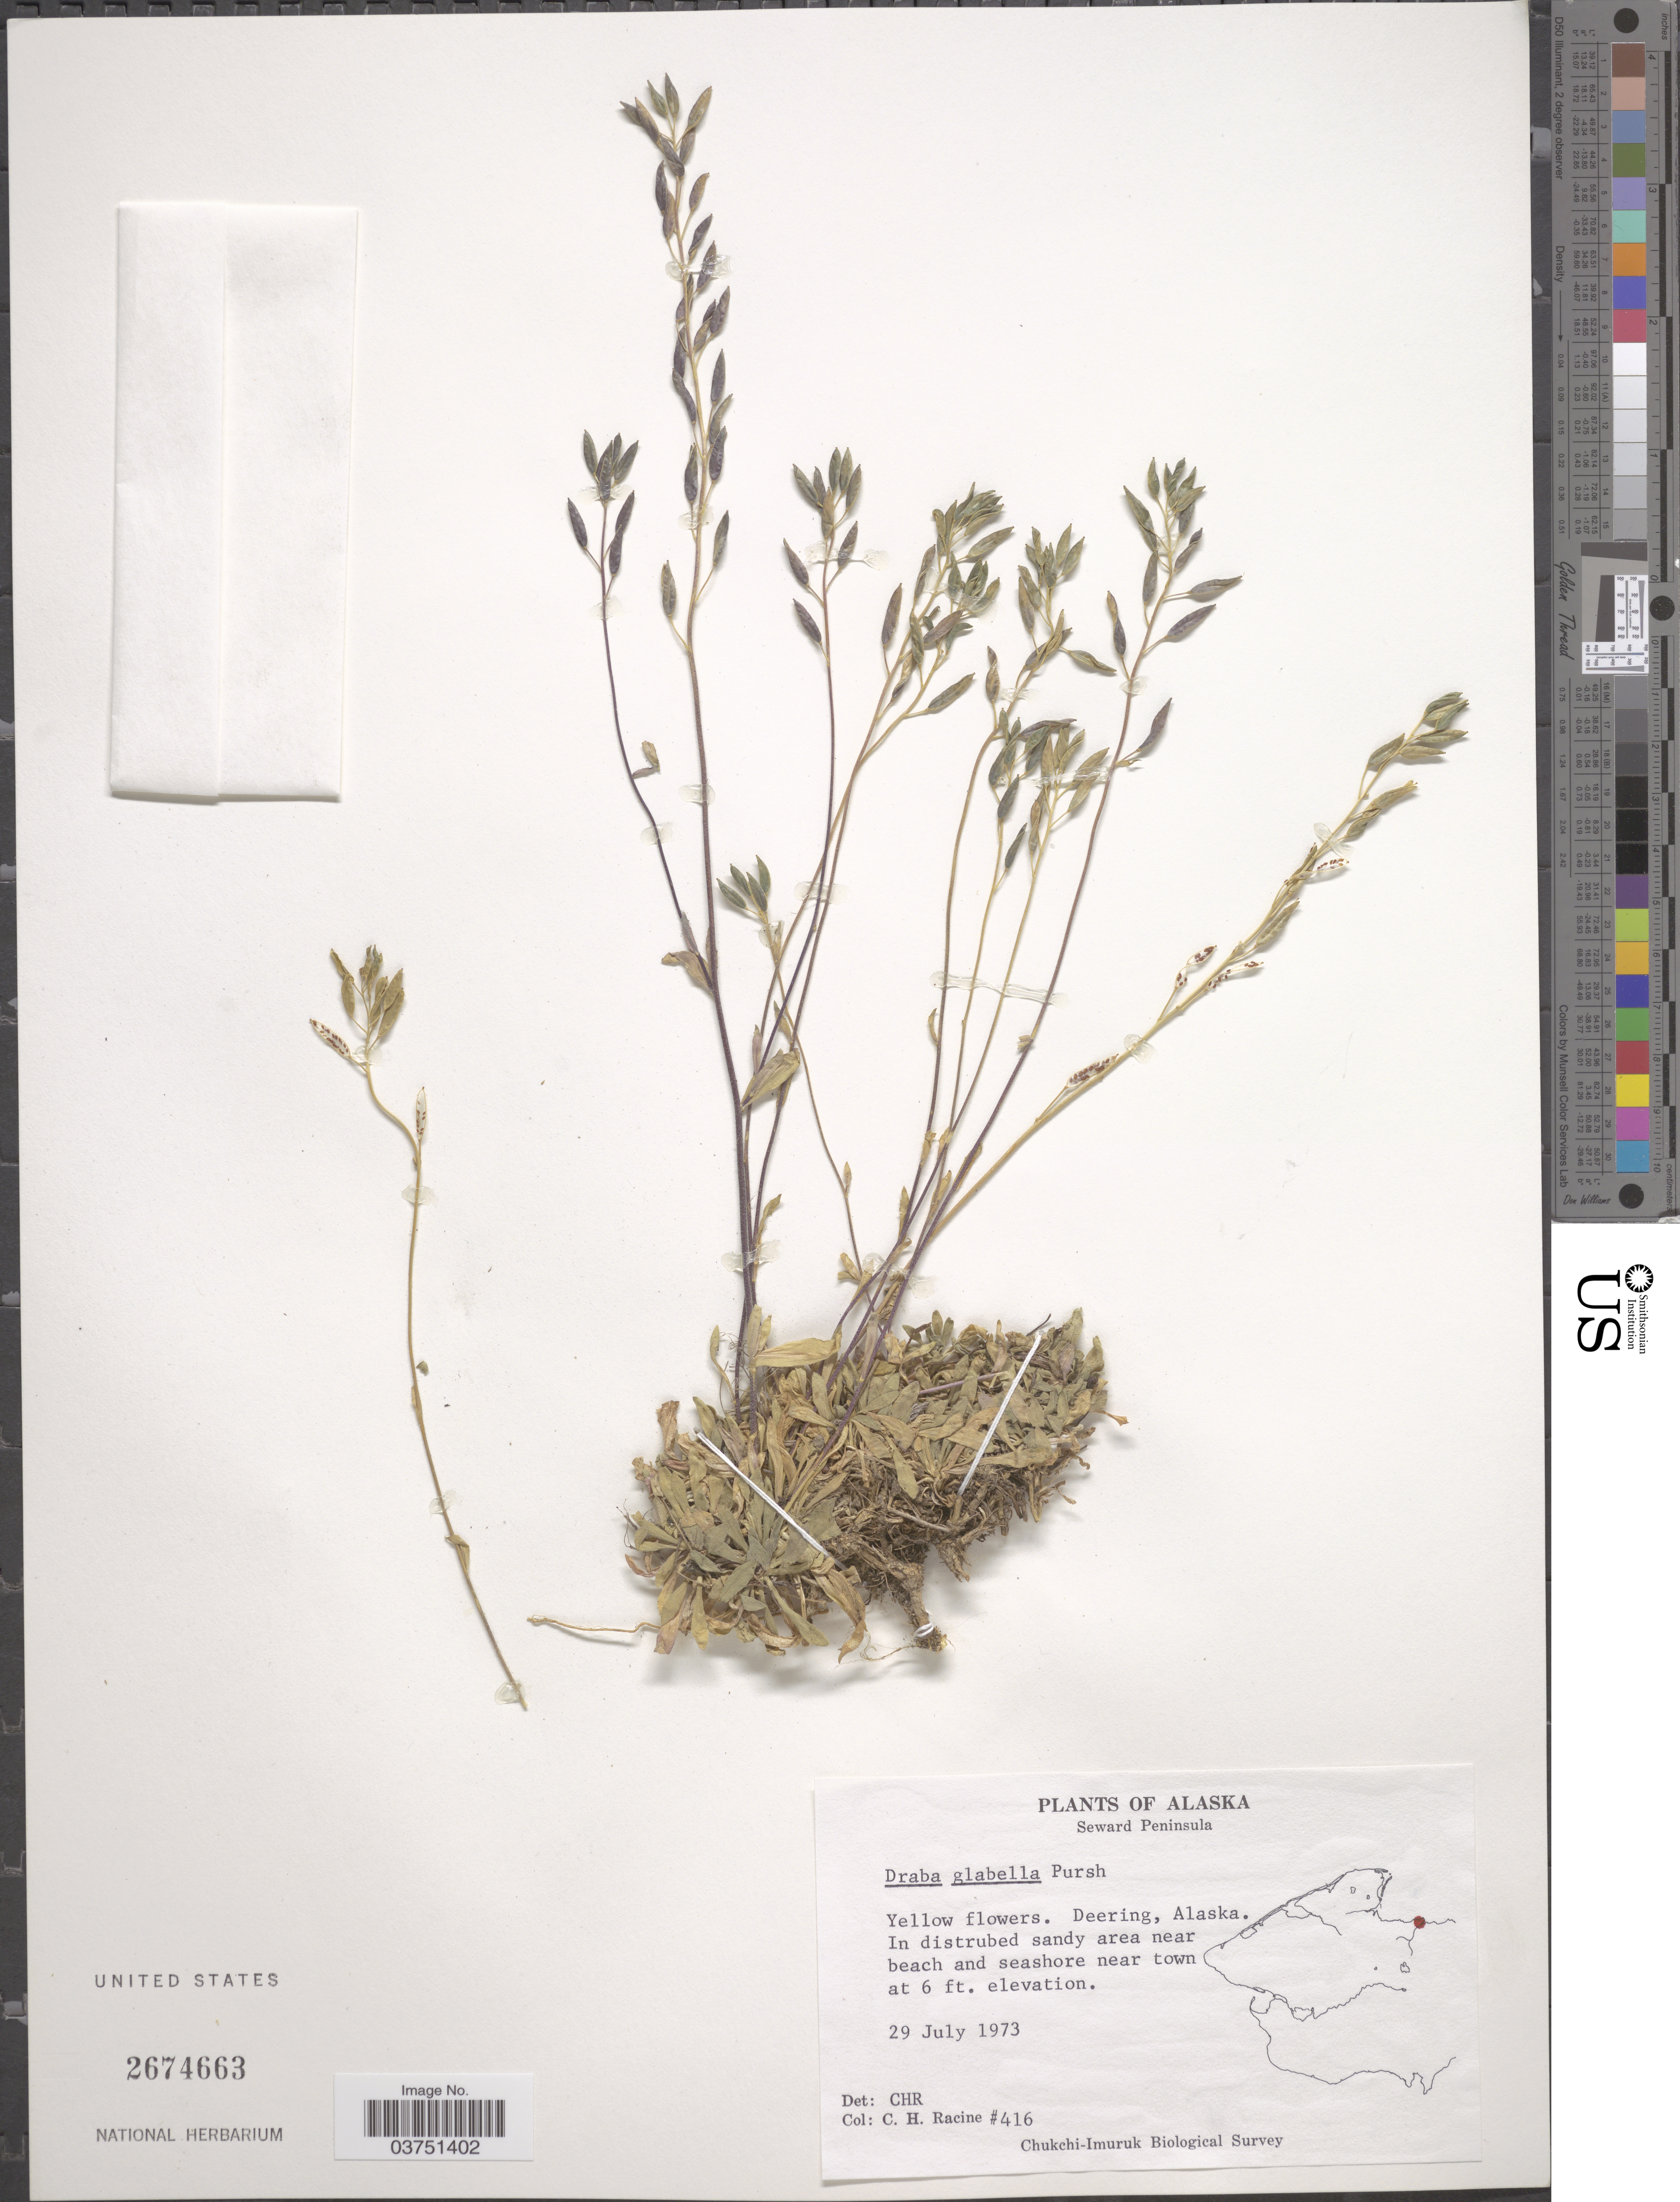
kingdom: Plantae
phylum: Tracheophyta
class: Magnoliopsida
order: Brassicales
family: Brassicaceae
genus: Draba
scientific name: Draba glabella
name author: Pursh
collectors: C. Racine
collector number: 416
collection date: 1973-07-29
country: United States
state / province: Alaska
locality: Seward Peninsula; Deering.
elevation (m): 2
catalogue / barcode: US 2674663